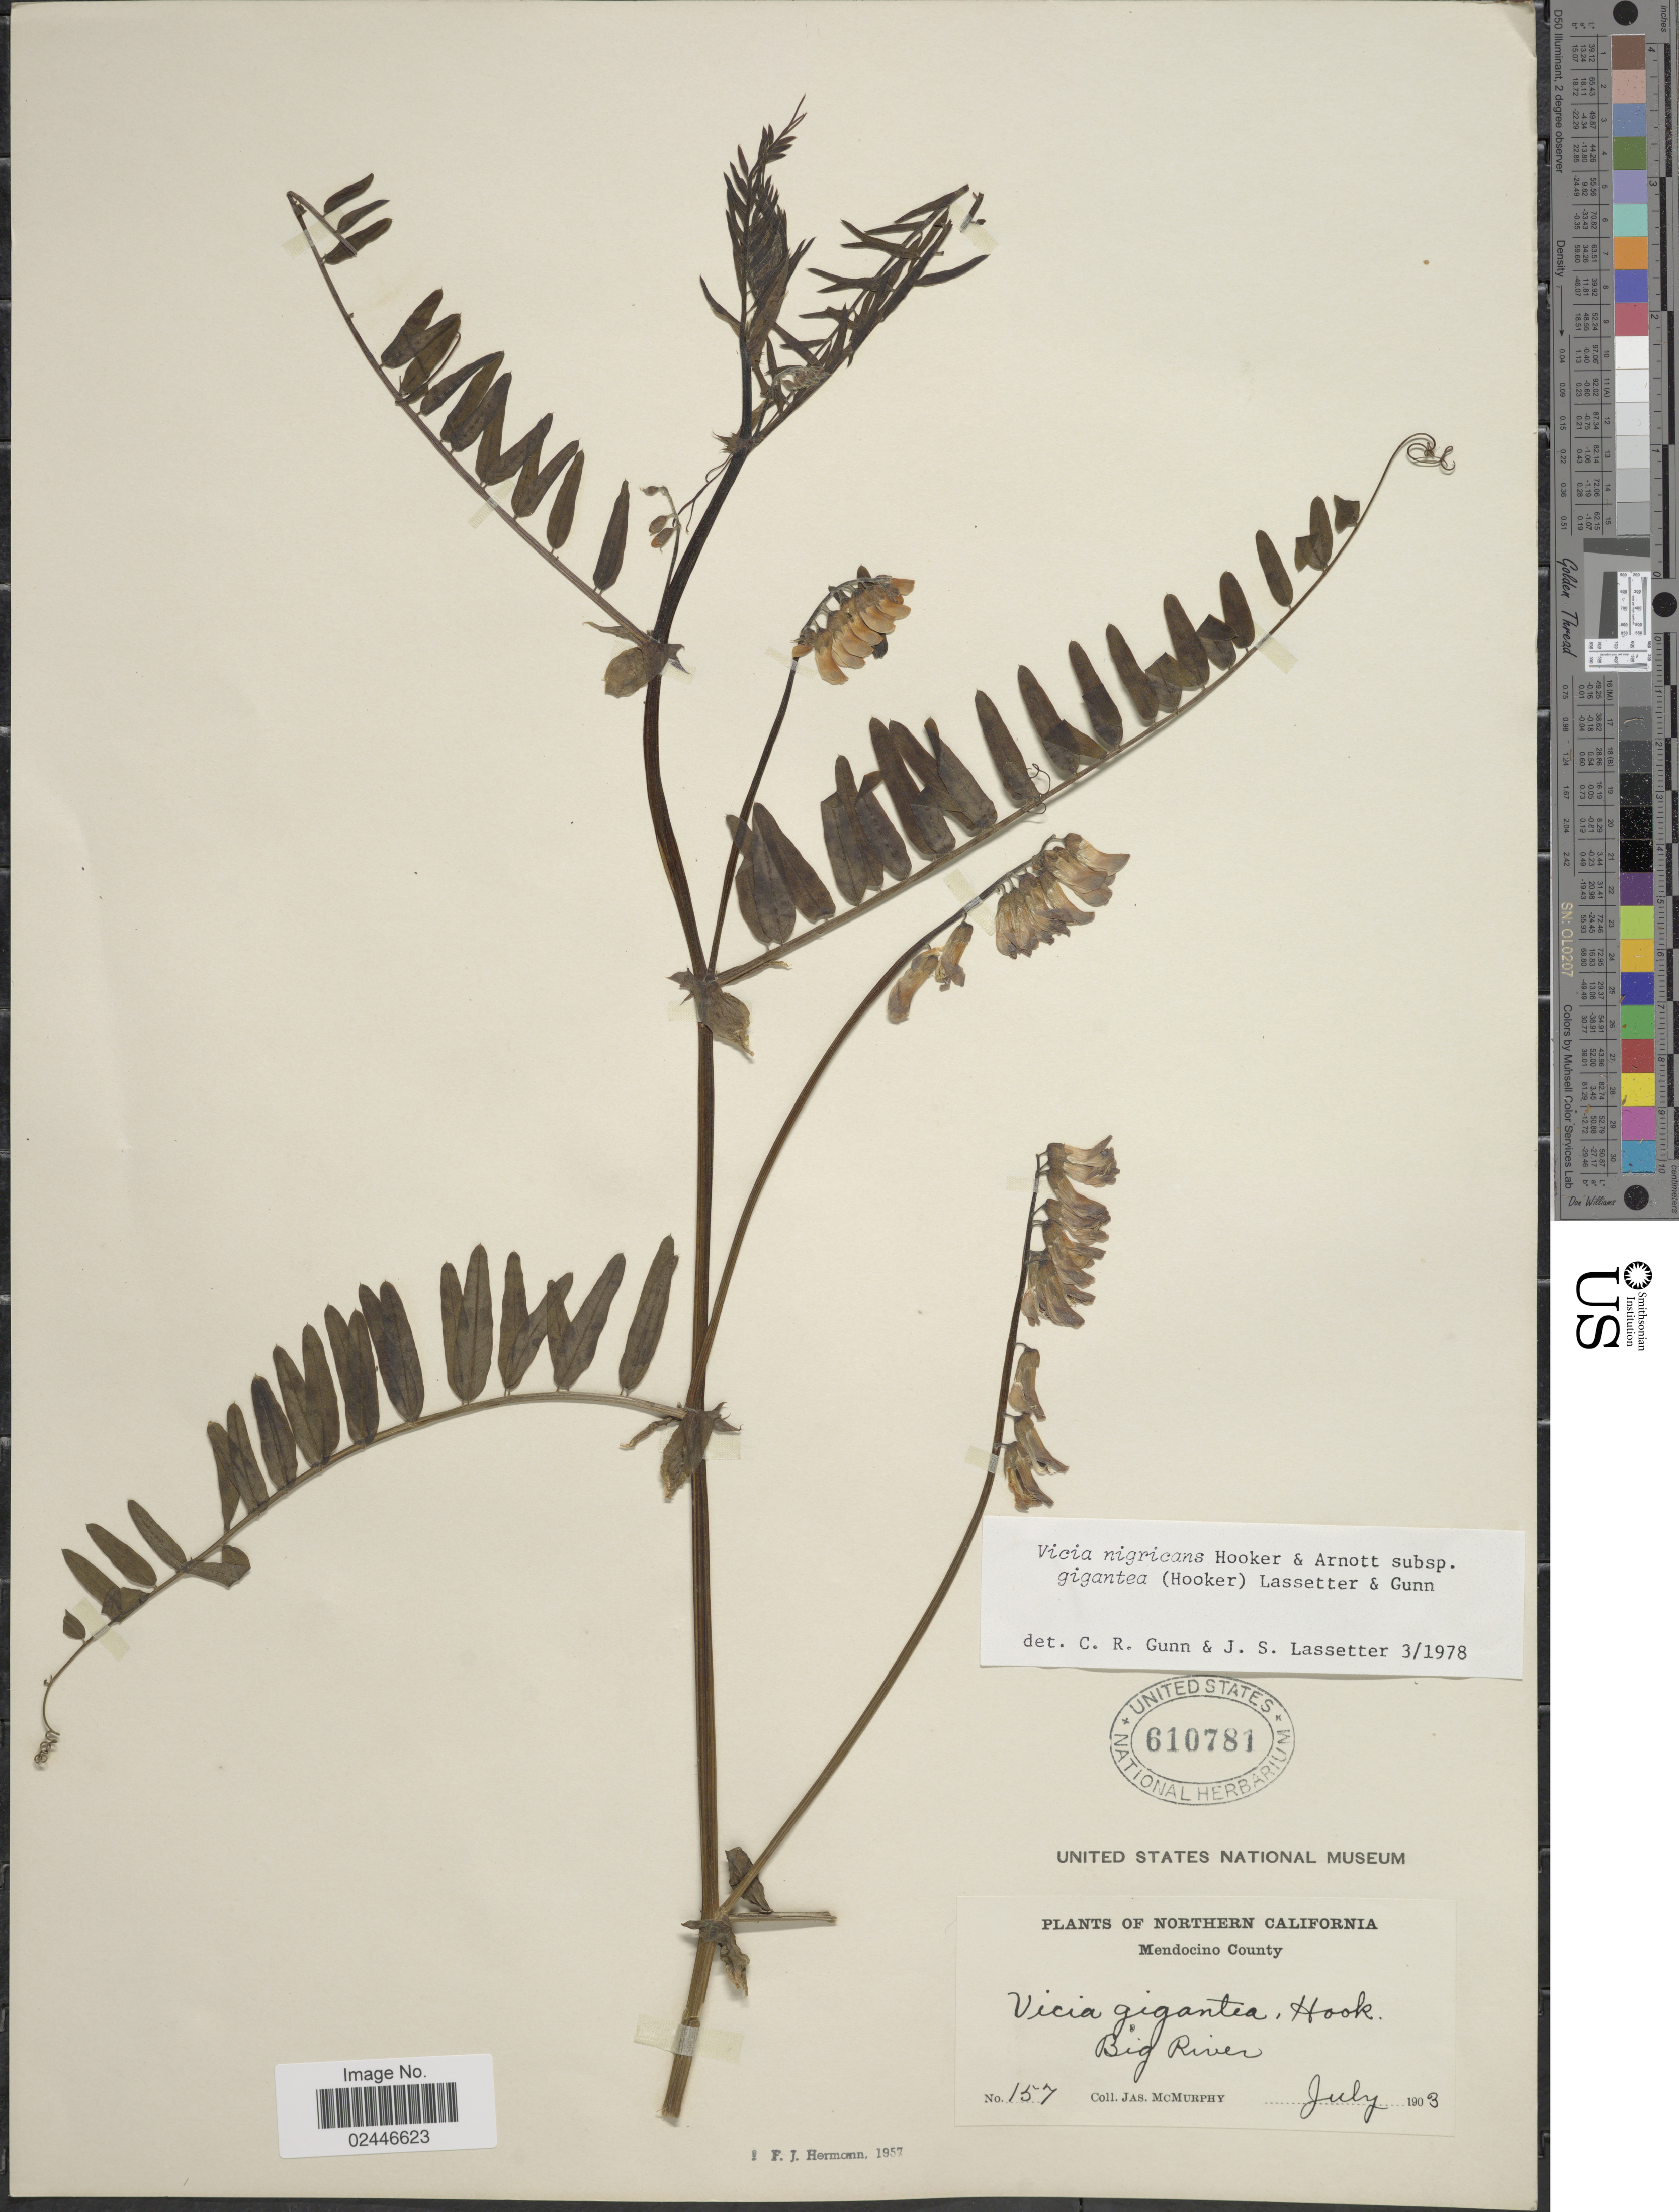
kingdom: Plantae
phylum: Tracheophyta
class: Magnoliopsida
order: Fabales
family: Fabaceae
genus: Vicia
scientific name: Vicia nigricans subsp. gigantea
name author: Hook. & Arn.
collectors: J. McMurphy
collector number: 157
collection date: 1903-07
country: United States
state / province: California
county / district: Mendocino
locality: Northern California, Mendocino County, Big River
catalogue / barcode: US 610781